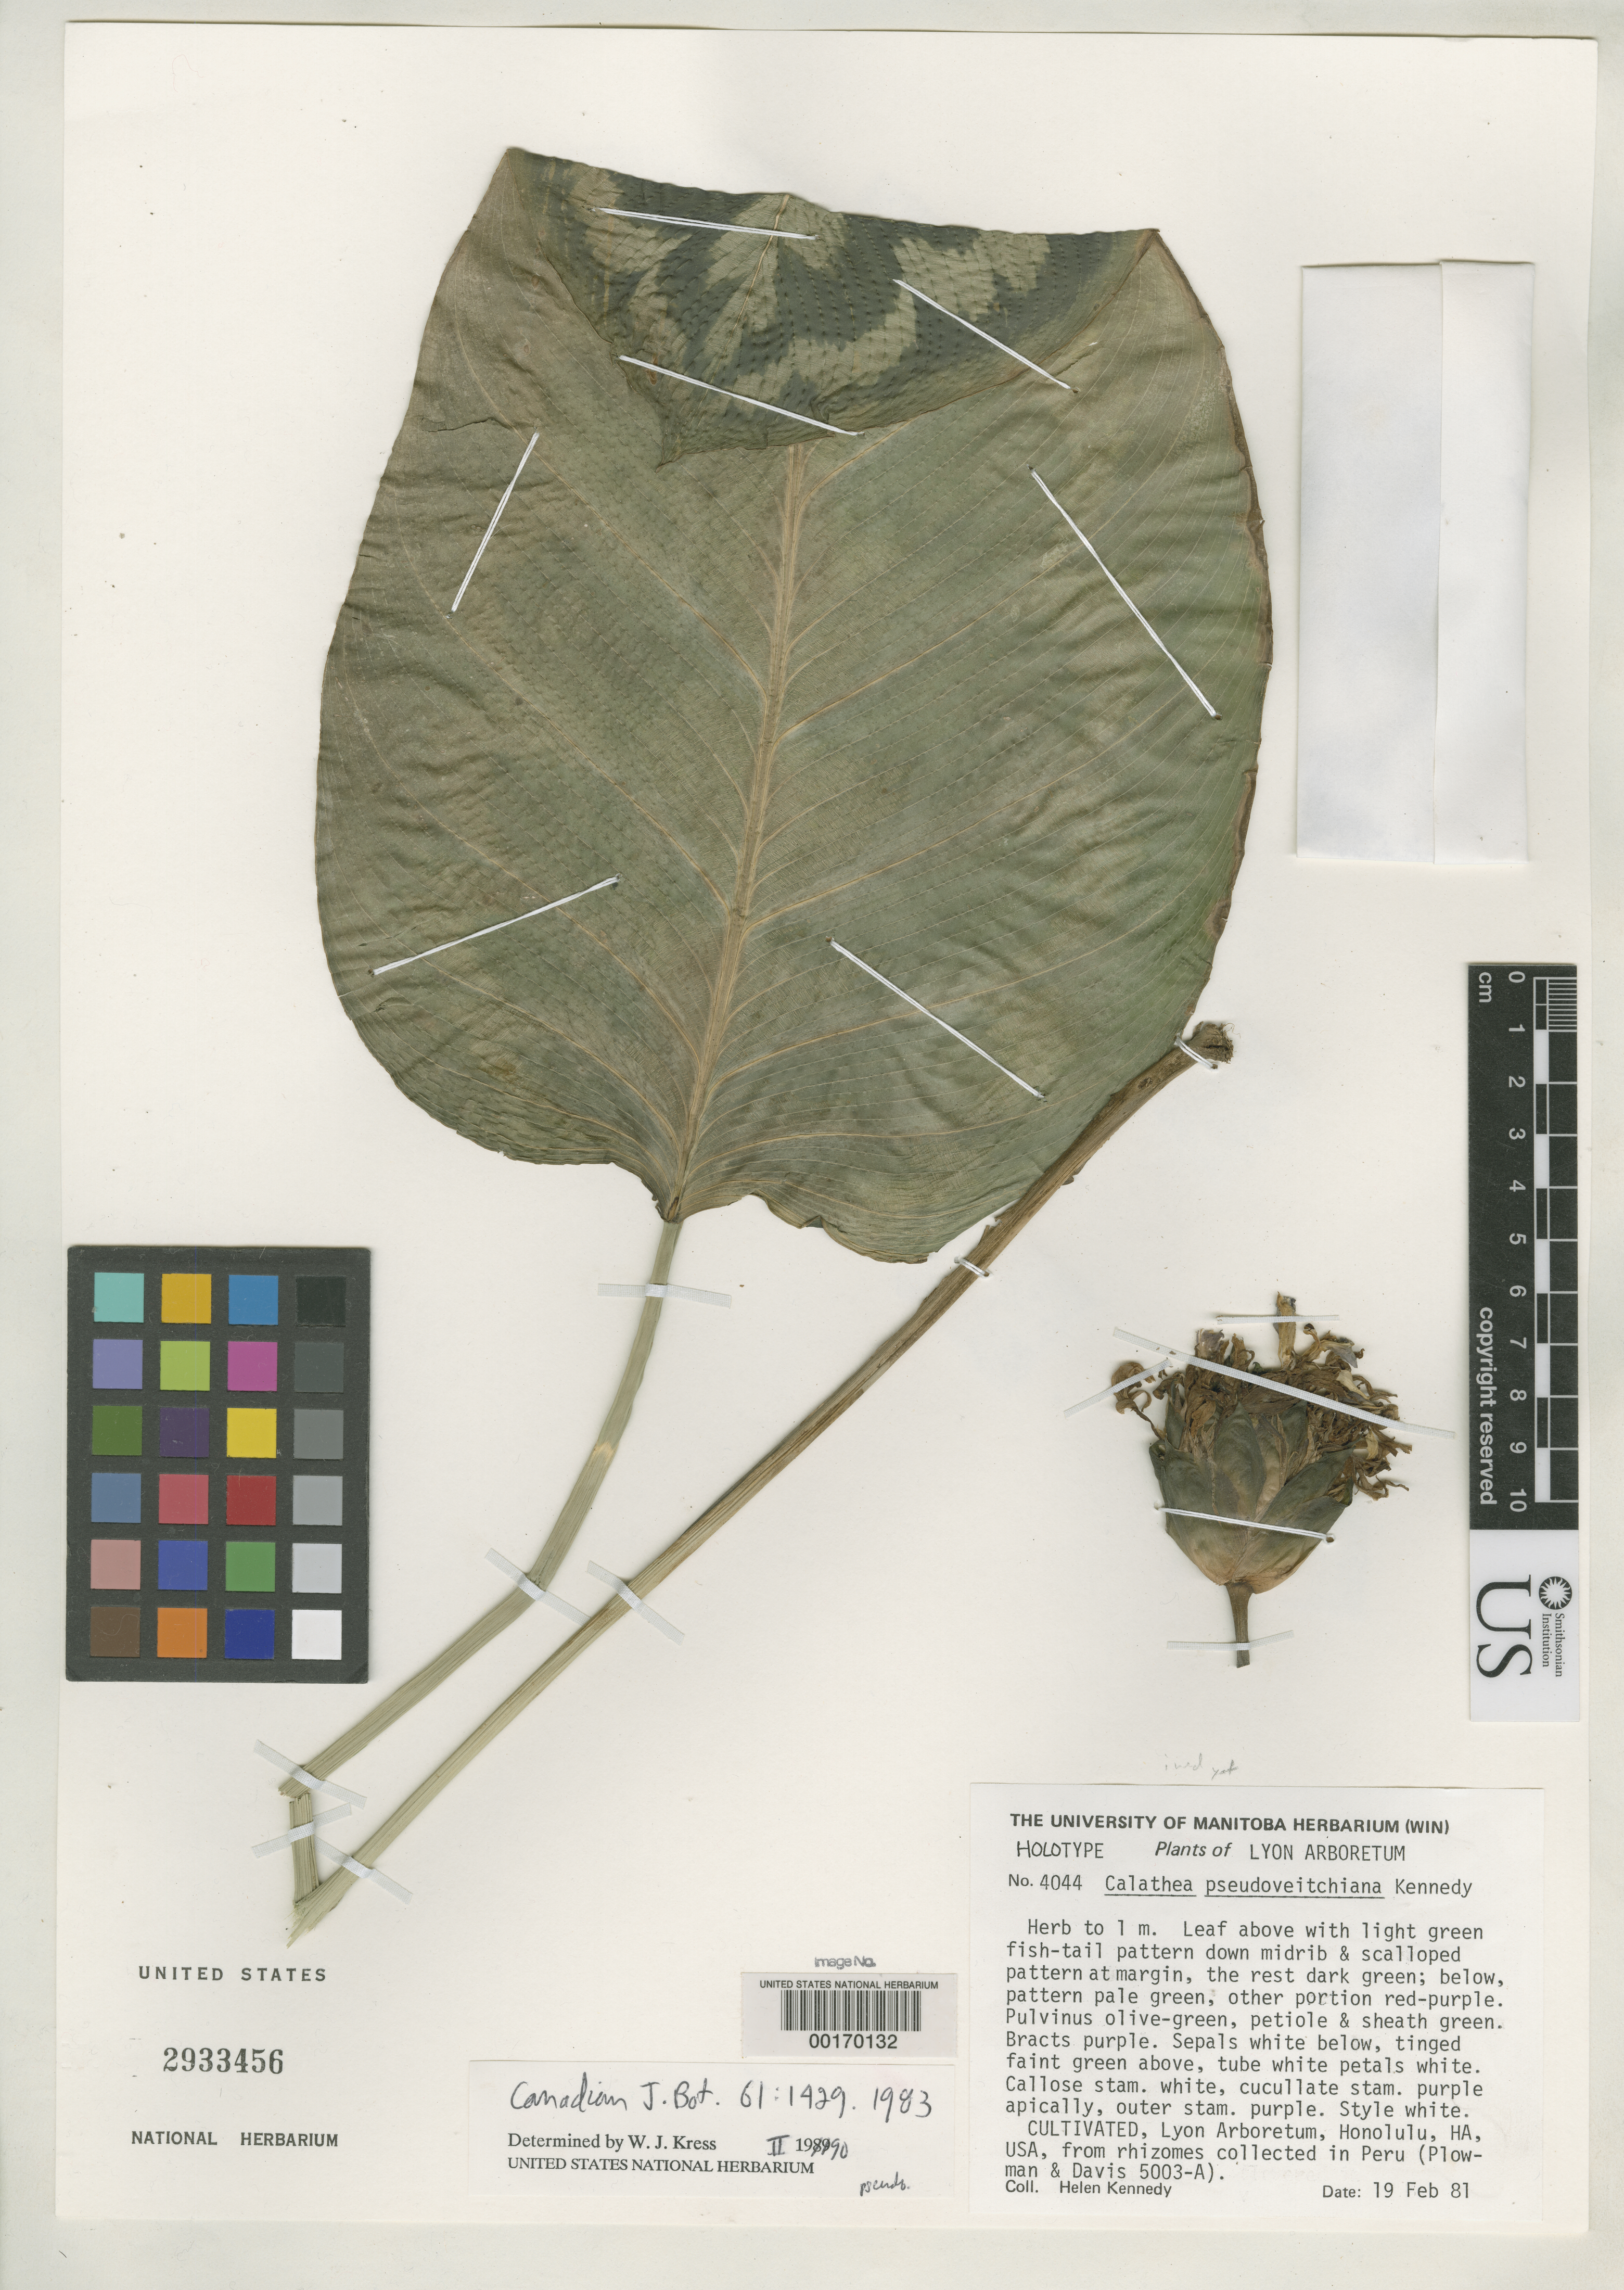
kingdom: Plantae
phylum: Tracheophyta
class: Liliopsida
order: Zingiberales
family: Marantaceae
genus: Calathea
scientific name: Calathea pseudoveitchiana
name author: H. Kenn.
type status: Holotype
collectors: H. Kennedy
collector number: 4044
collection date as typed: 19 Feb 1981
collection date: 1981-02-19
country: Peru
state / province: San Martín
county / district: Mariscal Cáceres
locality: Rio Huallaga, margen Derecha del; Balsa Probana; dtto. Tocache Nuevo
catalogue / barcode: US 2933456